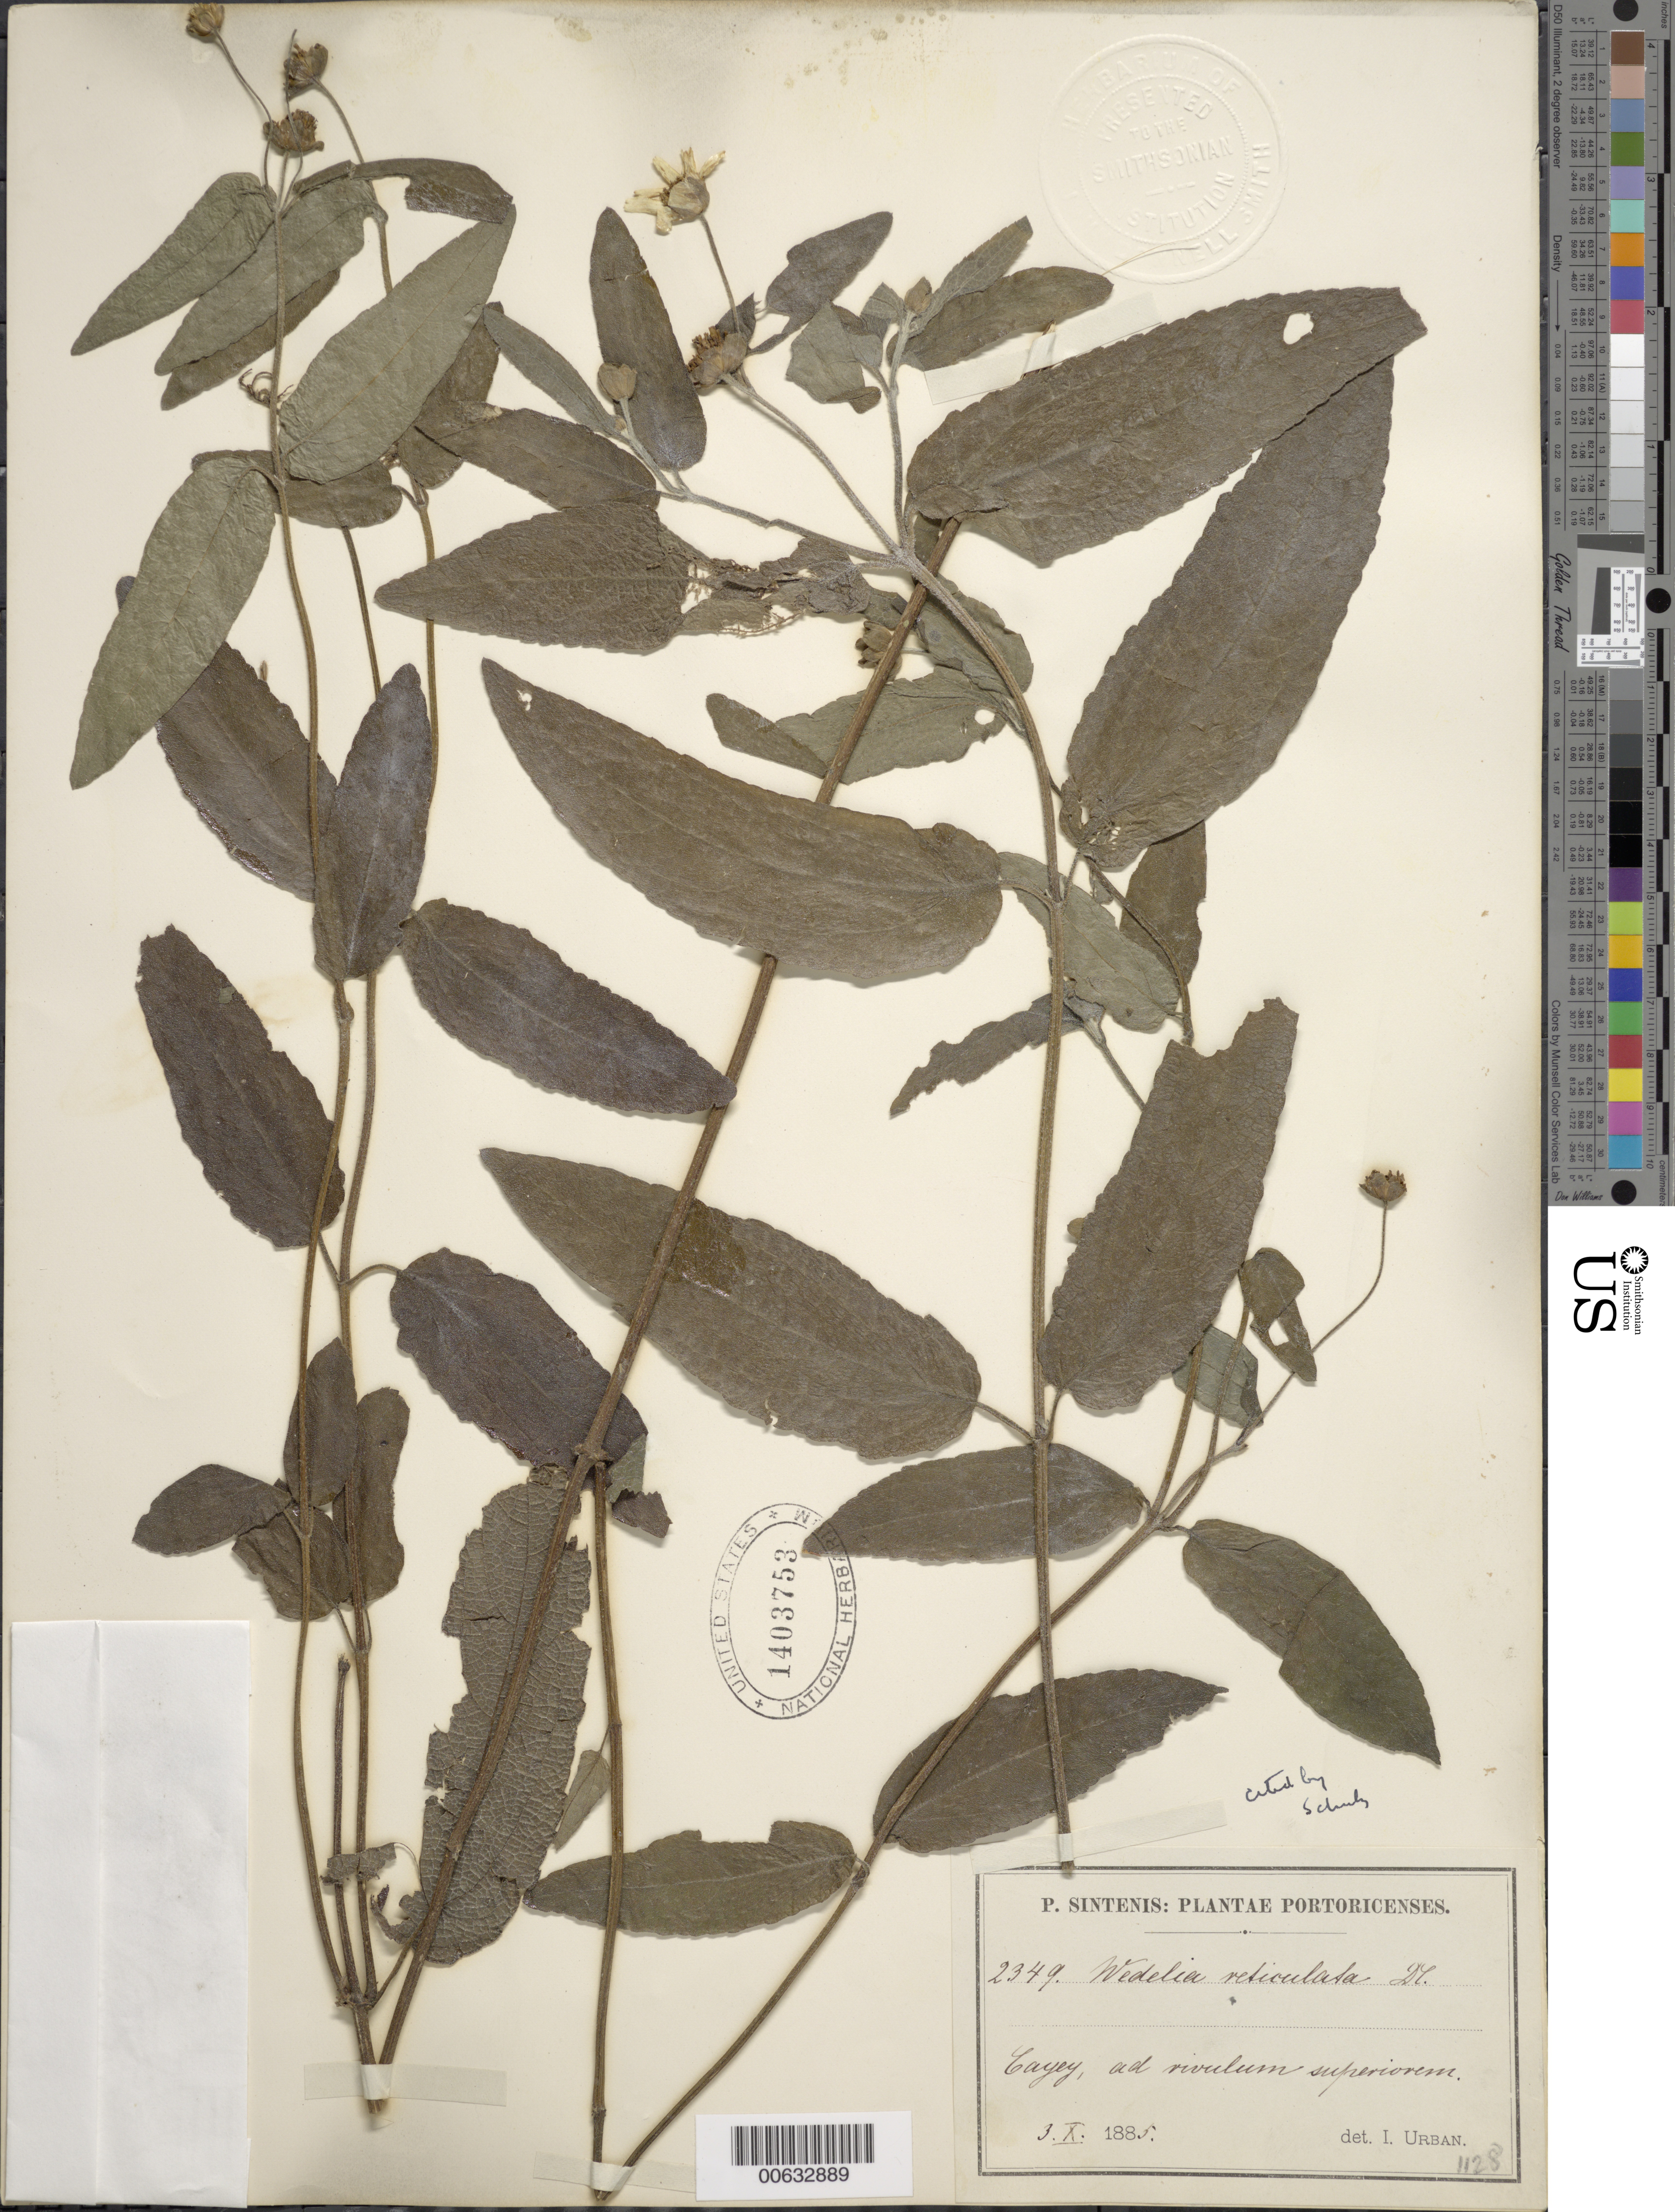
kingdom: Plantae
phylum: Tracheophyta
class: Magnoliopsida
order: Asterales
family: Asteraceae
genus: Wedelia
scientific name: Wedelia reticulata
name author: DC.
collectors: P. Sintenis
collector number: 2349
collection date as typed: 03 Oct 1885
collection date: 1885-10-03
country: Puerto Rico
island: Greater Antilles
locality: Cayey, ad rivulum superiorem.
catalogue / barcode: US 1403753